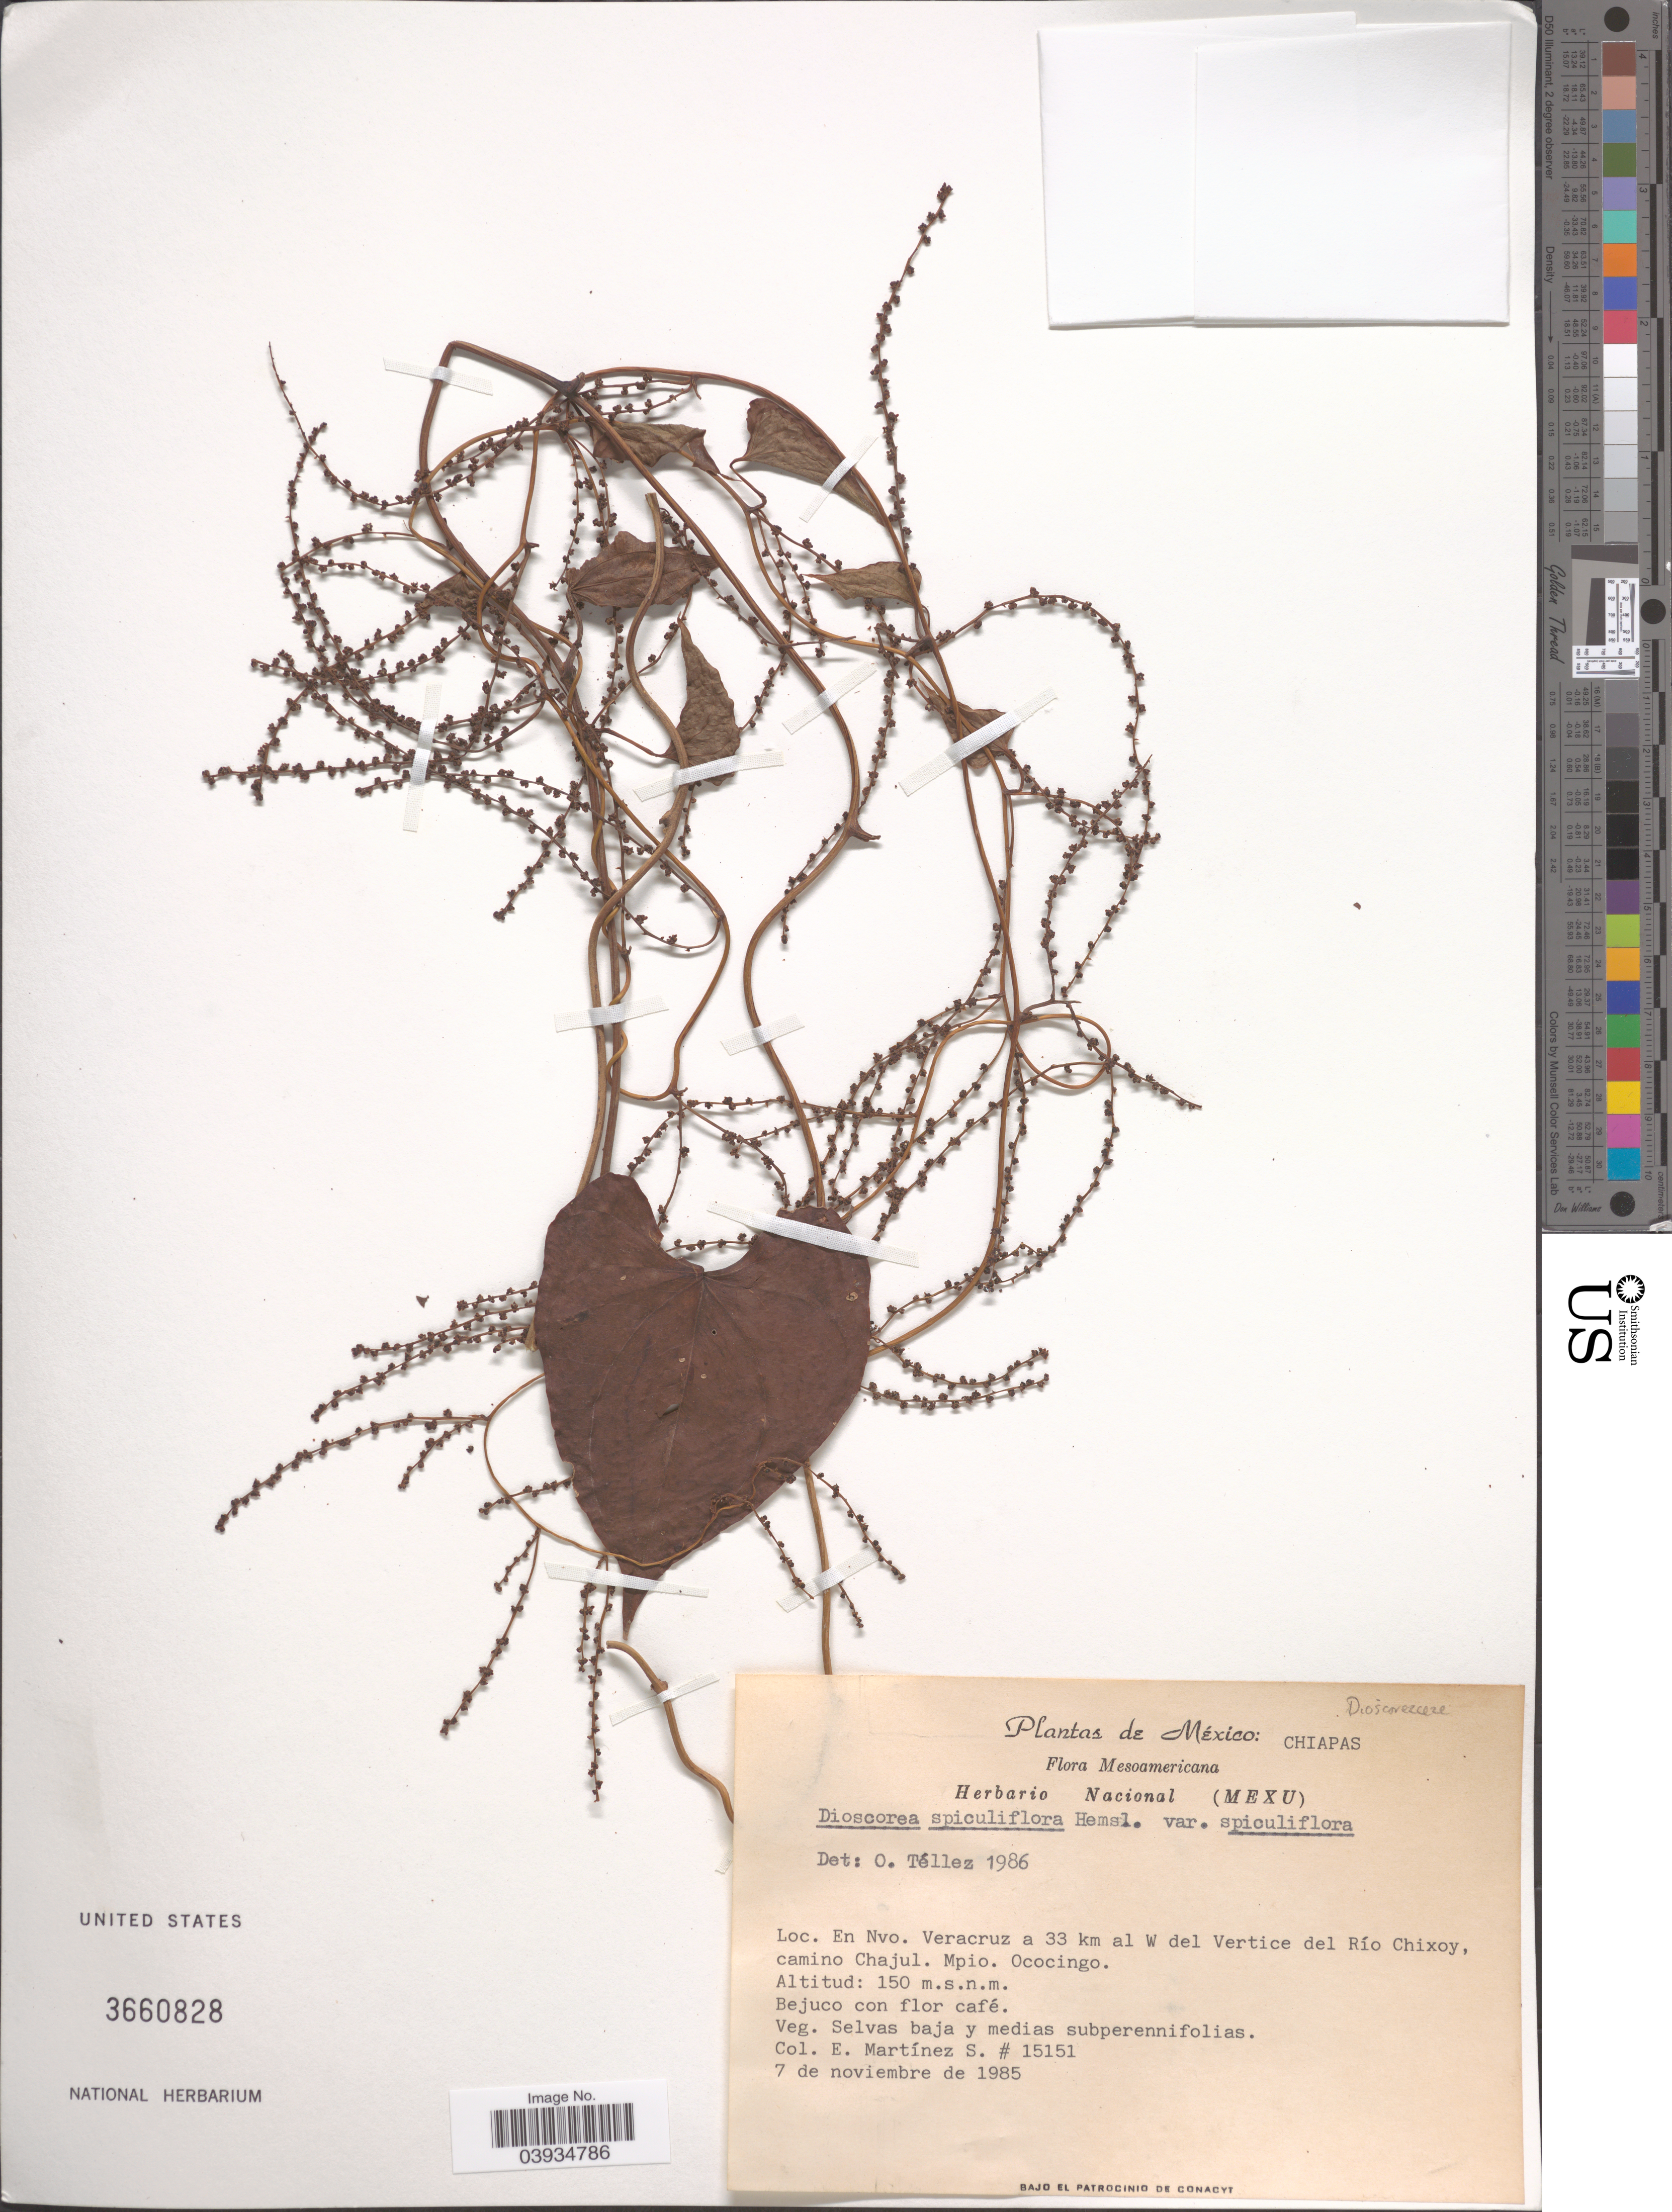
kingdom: Plantae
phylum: Tracheophyta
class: Liliopsida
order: Dioscoreales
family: Dioscoreaceae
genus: Dioscorea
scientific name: Dioscorea spiculiflora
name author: Hemsl.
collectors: E. M. Martínez S.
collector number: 15151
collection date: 1985-11-07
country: Mexico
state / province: Chiapas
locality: En Nvo. Veracruz a 33 km al W del Vertice del Río Chixoy, camino Chajul. Mpio. Ococingo.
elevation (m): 150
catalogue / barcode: US 3660828